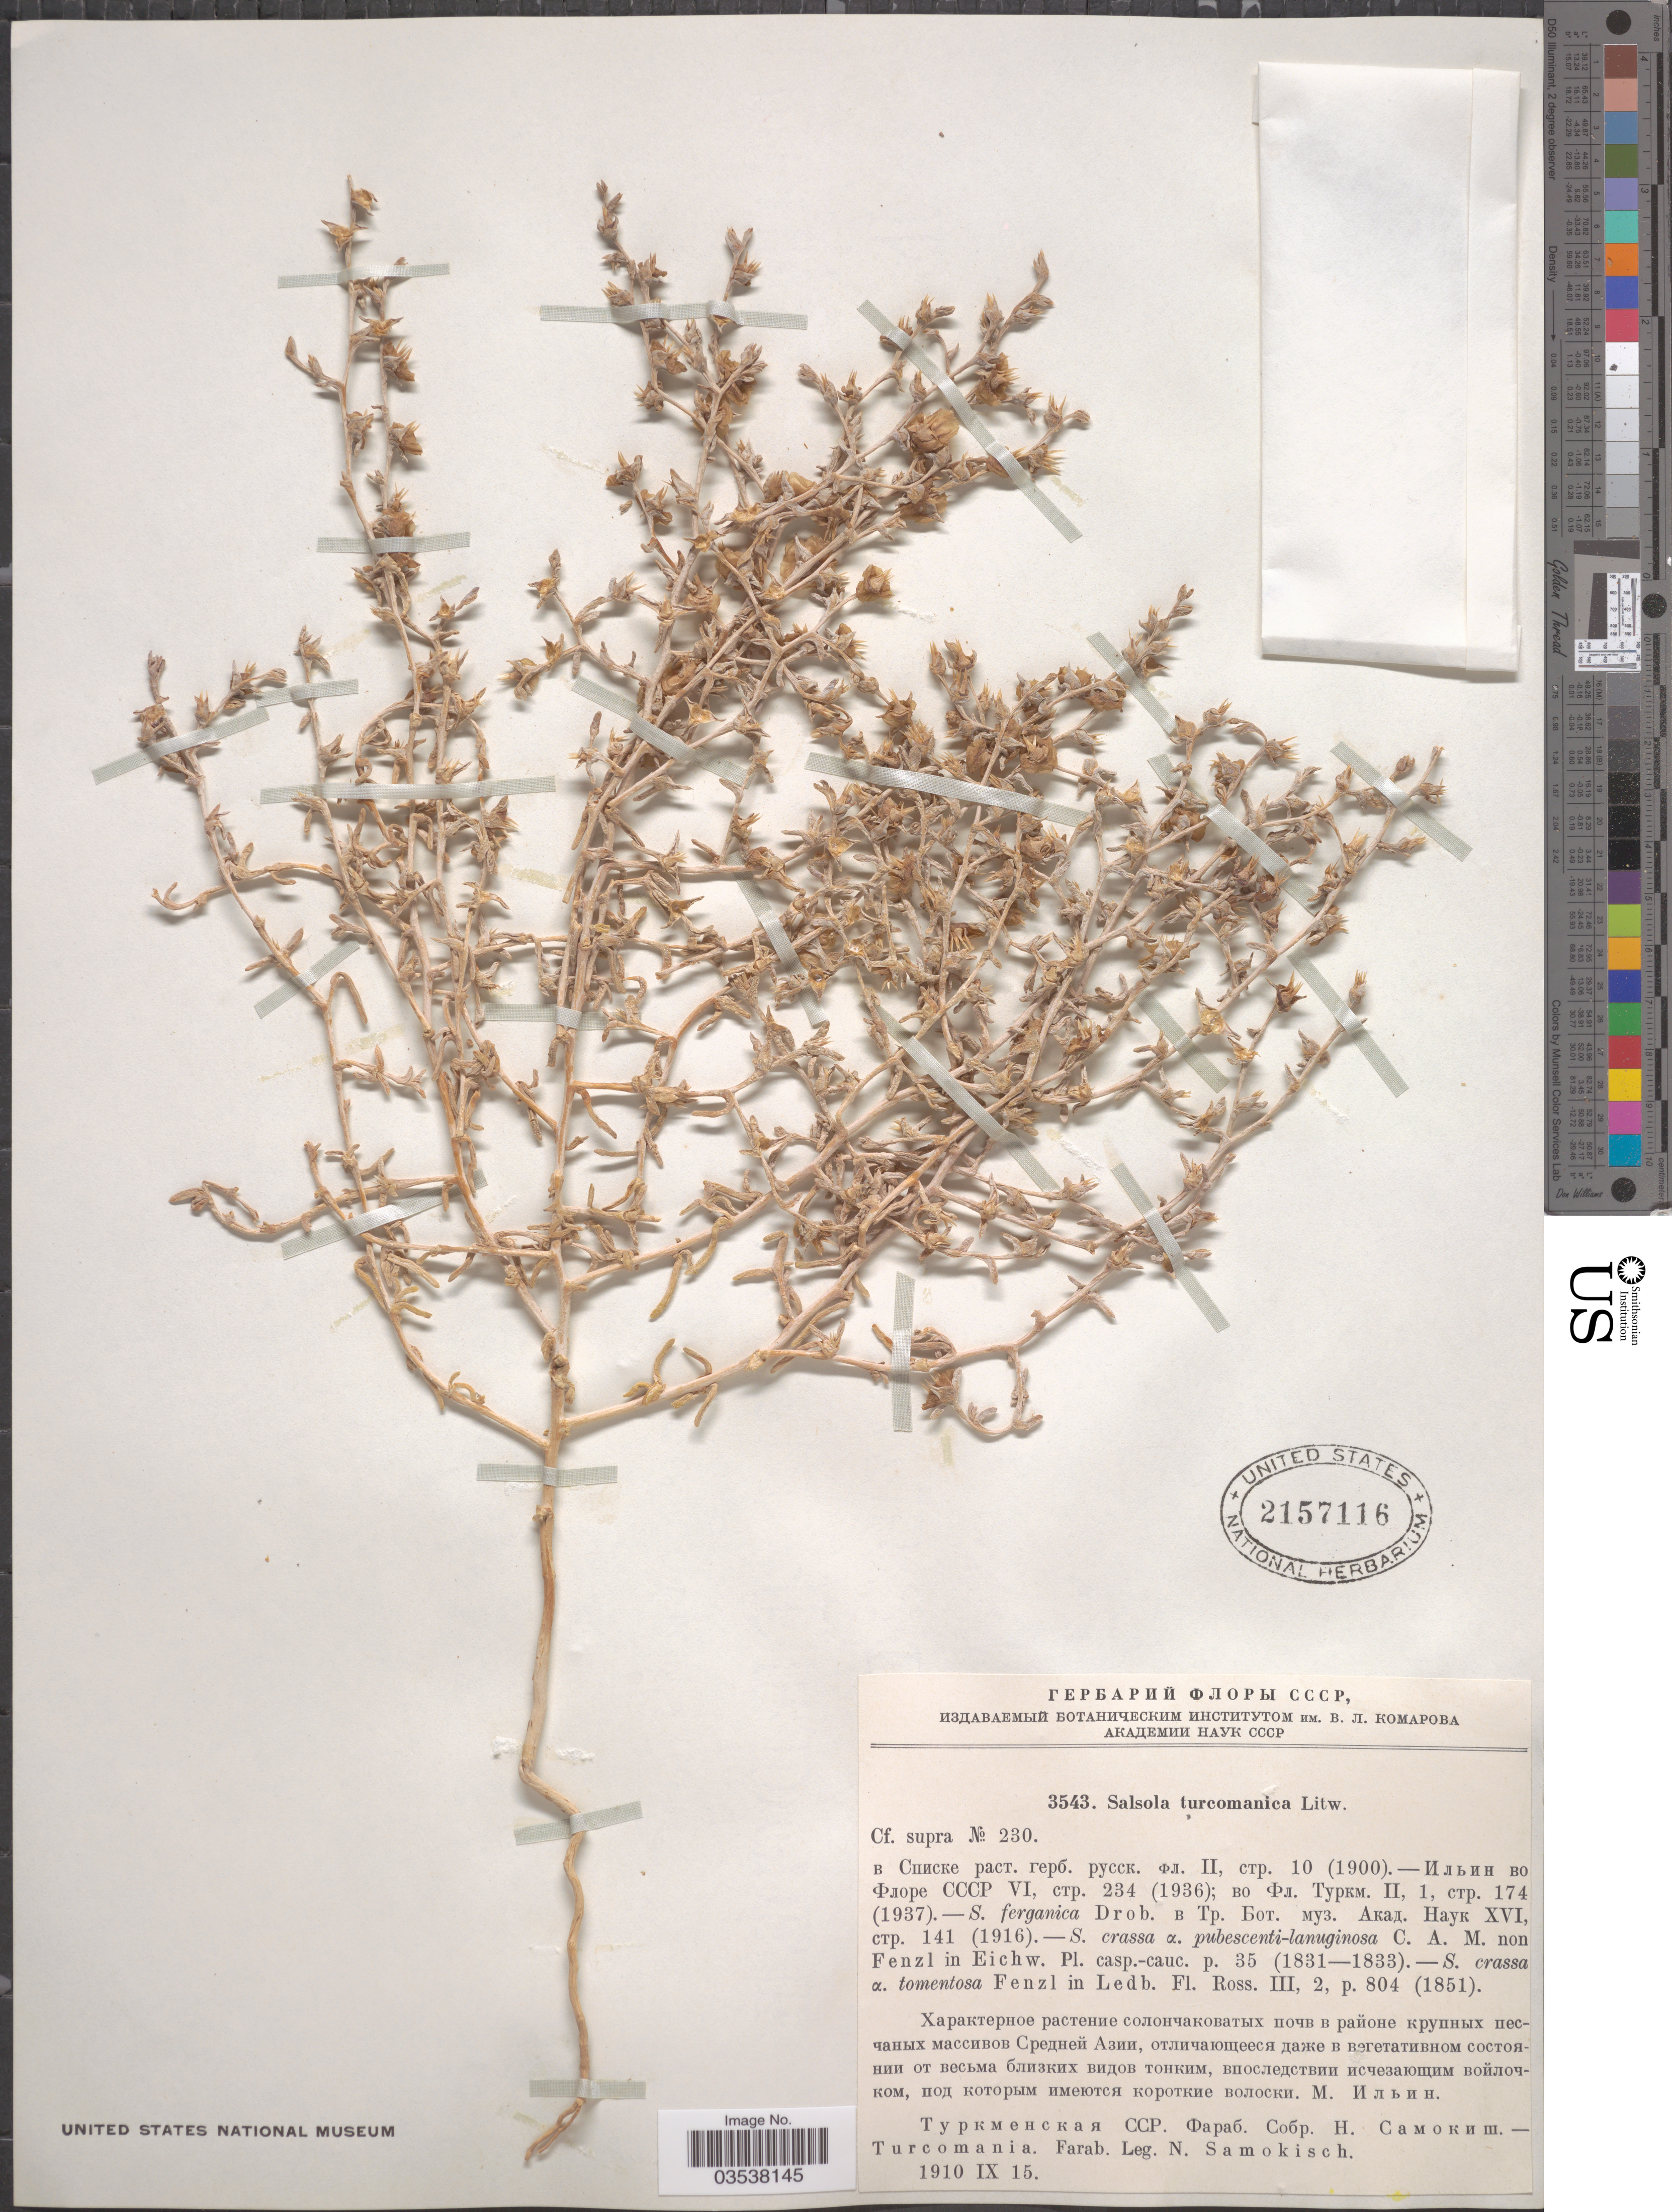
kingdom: Plantae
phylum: Tracheophyta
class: Magnoliopsida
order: Caryophyllales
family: Amaranthaceae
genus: Climacoptera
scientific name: Climacoptera turcomanica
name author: (Litv.) Botsch.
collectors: N. Samokisch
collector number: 3543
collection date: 1910-09-15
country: Kazakhstan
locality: Turcomania. Farab.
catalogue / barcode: US 2157116